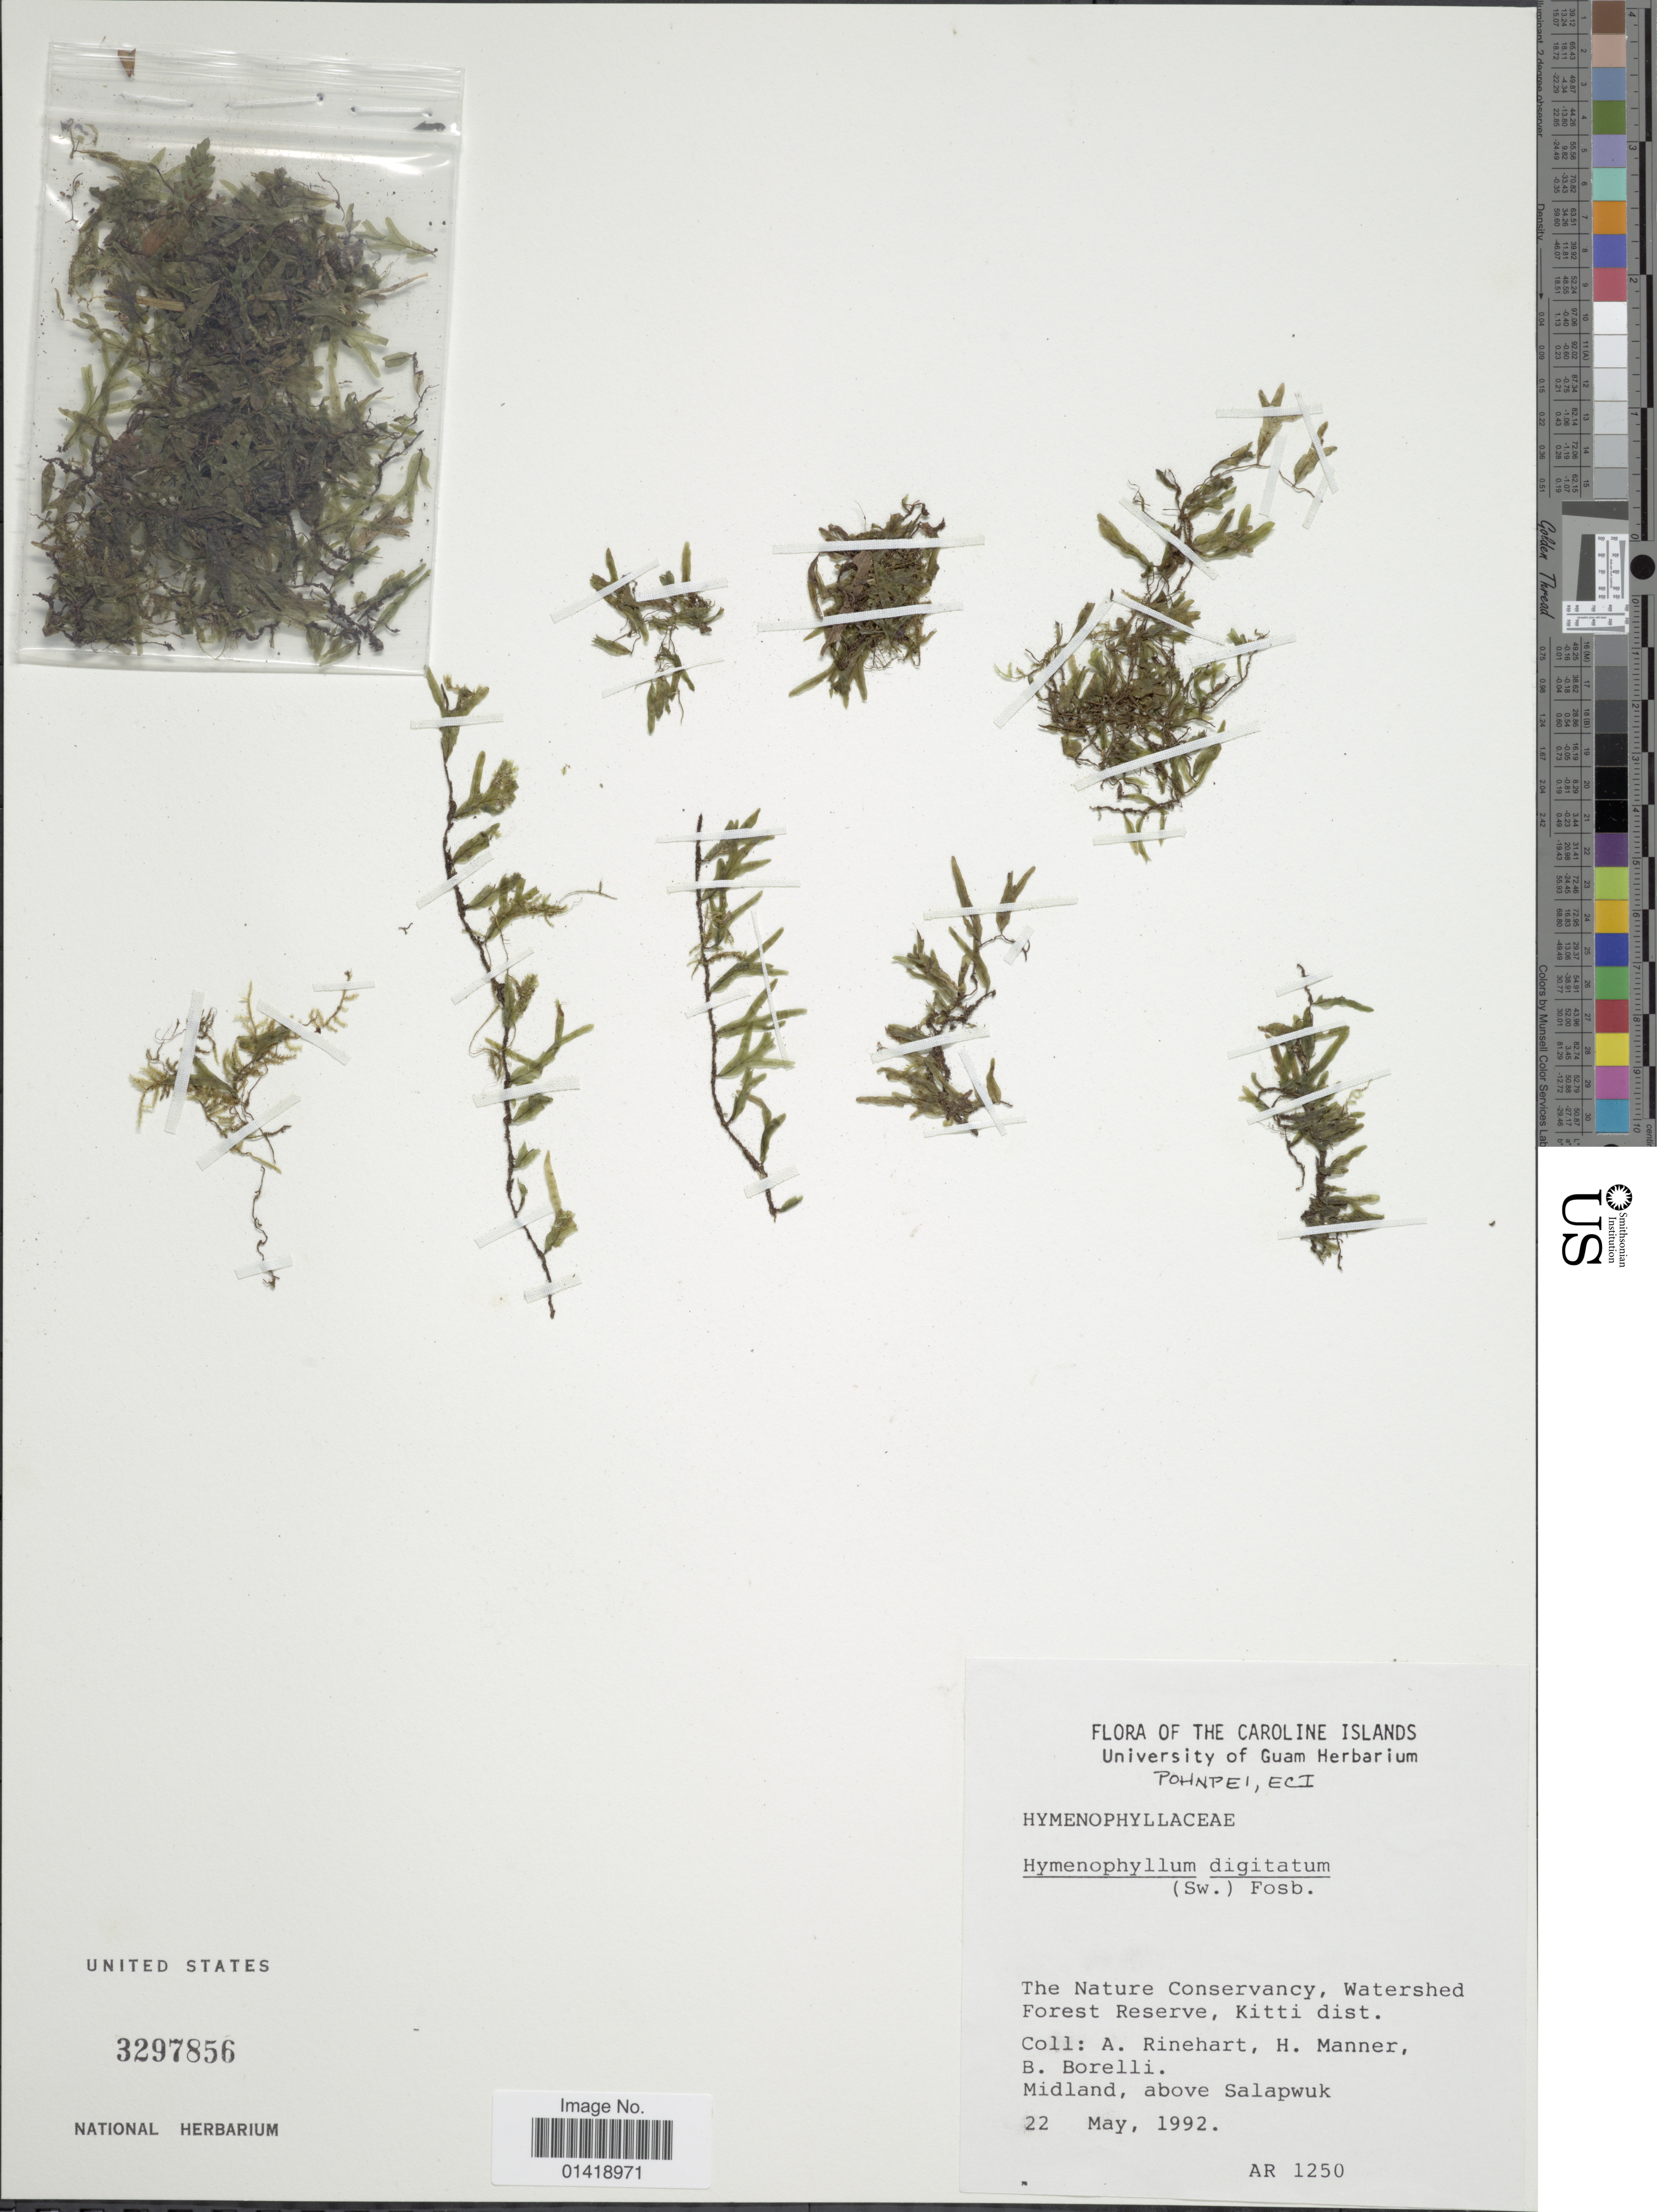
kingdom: Plantae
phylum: Tracheophyta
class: Polypodiopsida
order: Hymenophyllales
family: Hymenophyllaceae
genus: Hymenophyllum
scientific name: Hymenophyllum digitatum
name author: (Sw.) Fosberg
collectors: A. Rinehart, H. Manner & B. Borelli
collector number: AR1250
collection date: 1992-05-22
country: Micronesia, Federated States of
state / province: Pohnpei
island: Pohnpei [Ponape]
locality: Caroline Islands Pohnpei Eci The Nature Conservancy Watershed Forest Reserve Kitti Dist. midland above Salapwuk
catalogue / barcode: US 3297856